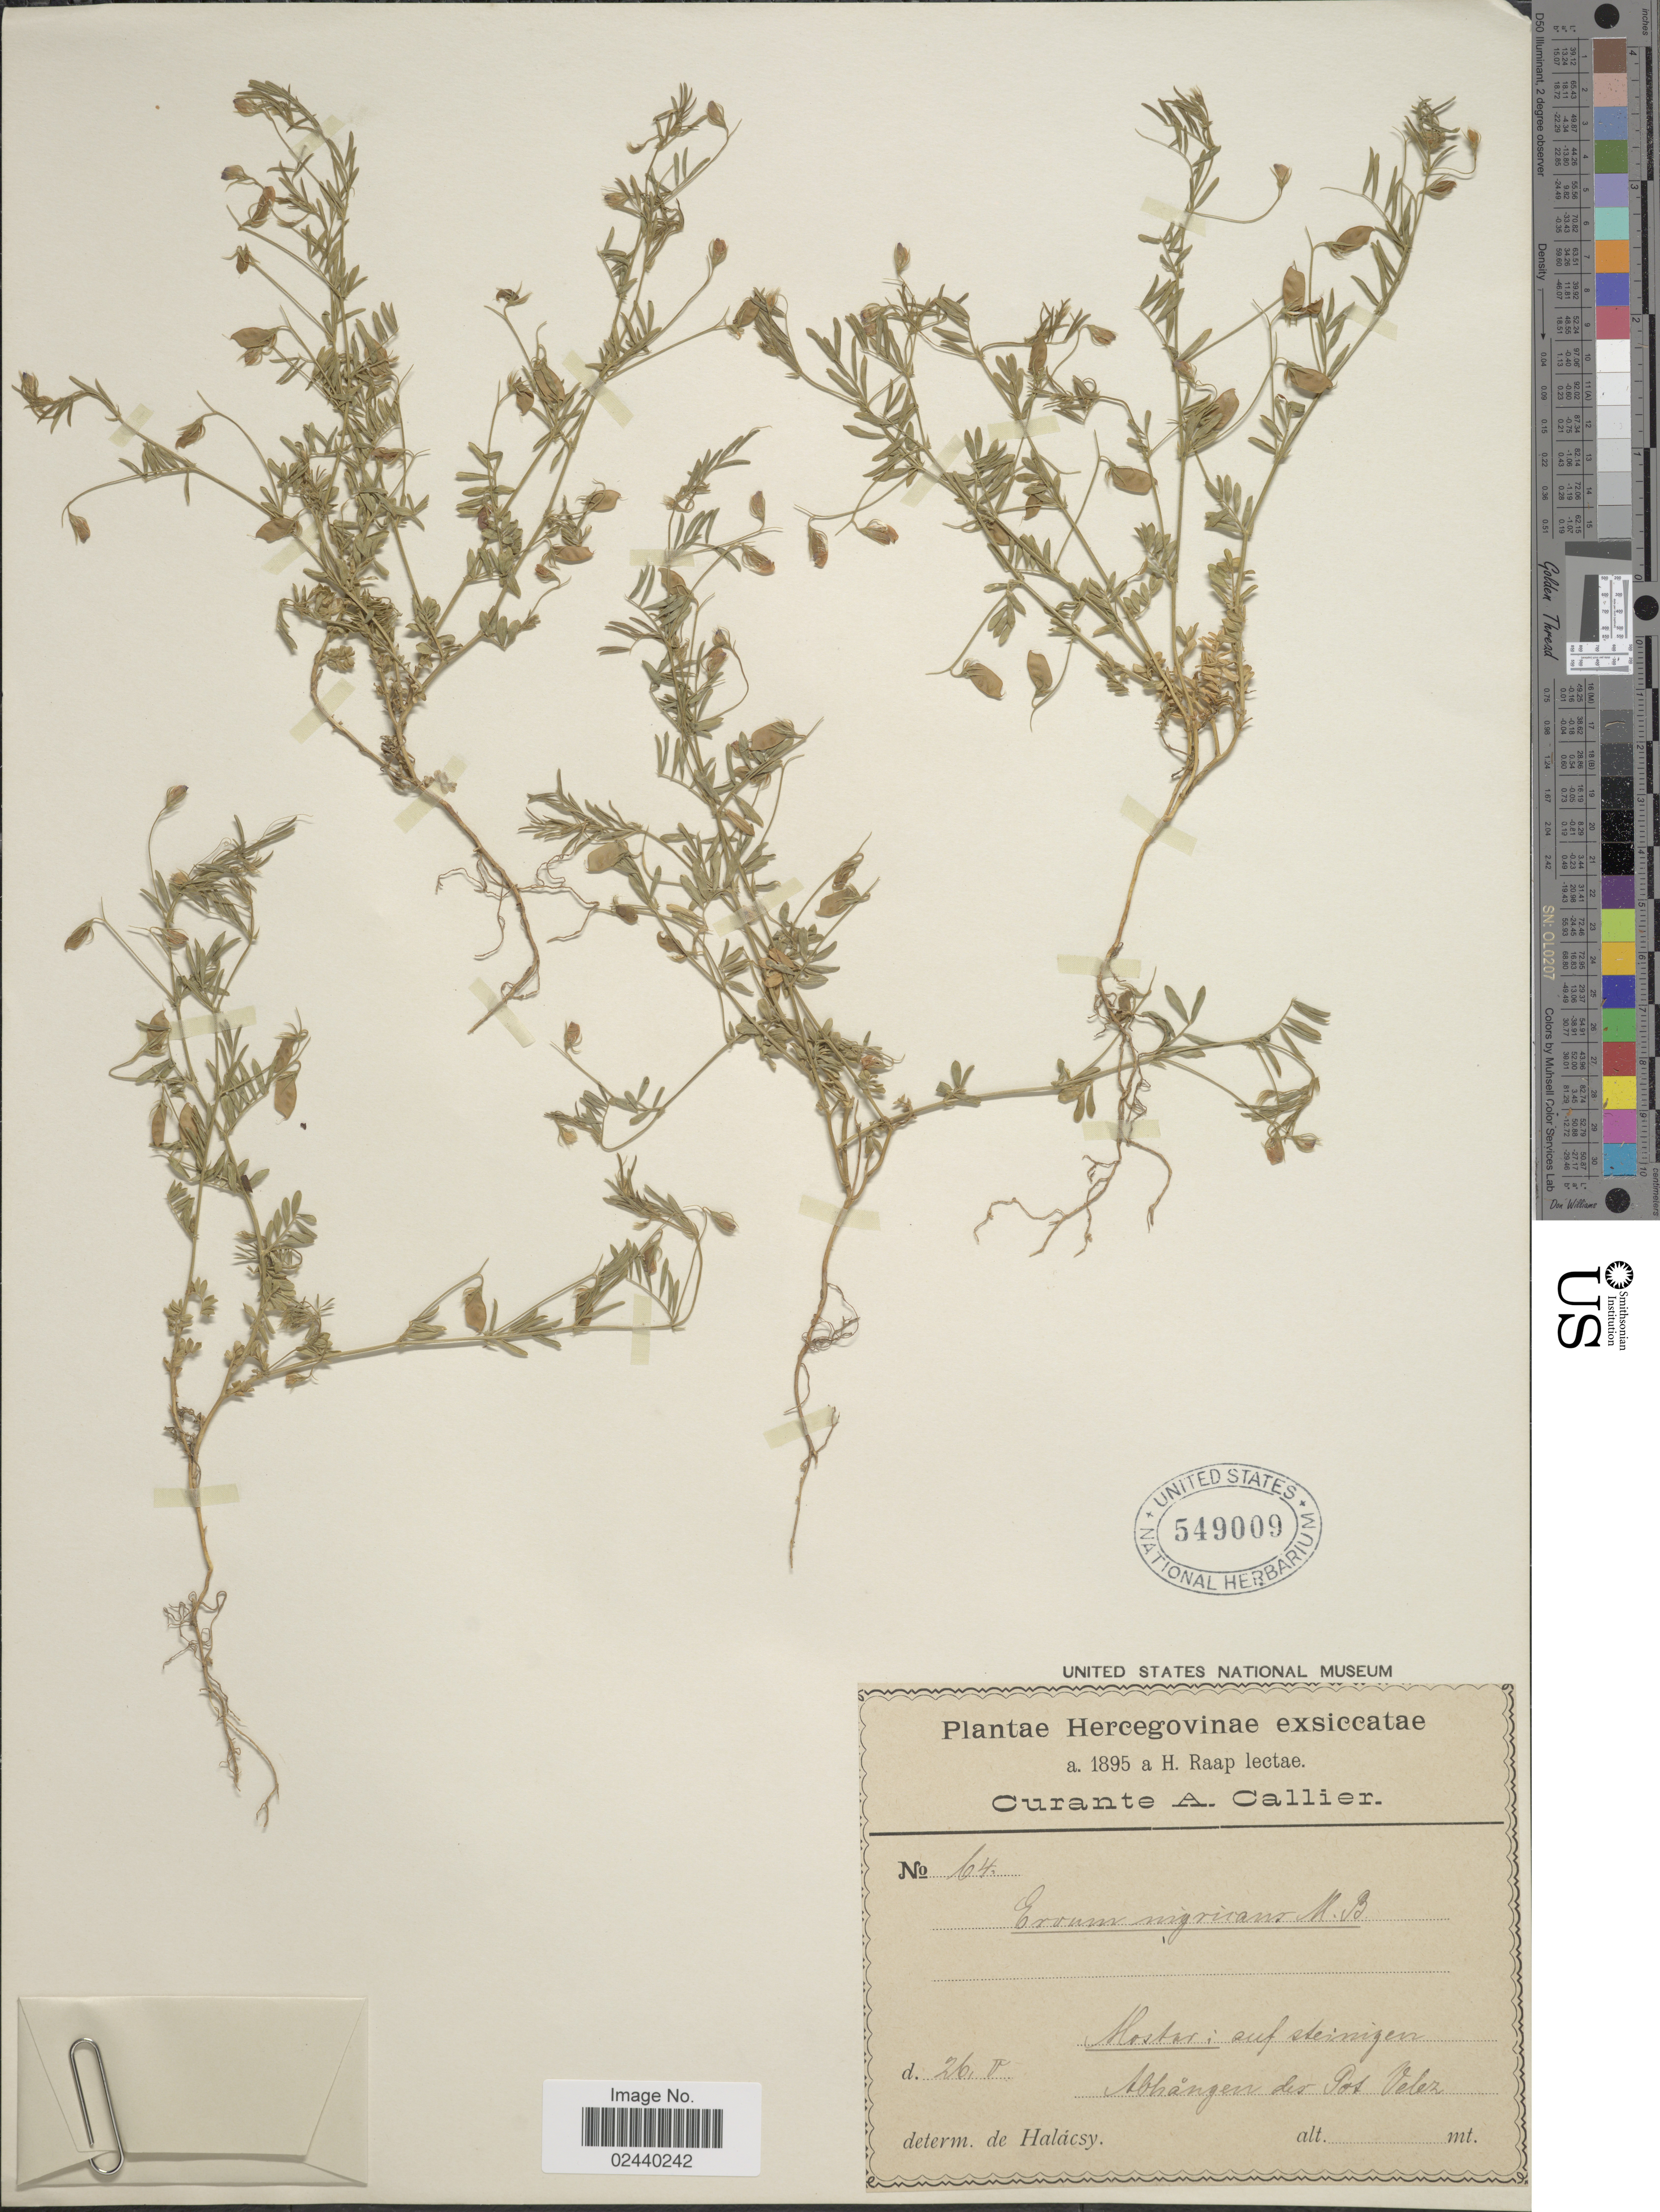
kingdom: Plantae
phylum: Tracheophyta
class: Magnoliopsida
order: Fabales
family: Fabaceae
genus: Vicia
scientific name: Vicia lentoides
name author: (Ten.) Coss. & Germ.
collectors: H. Raap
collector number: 64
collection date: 1895-05-26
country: Bosnia and Herzegovina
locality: Hercegovinae, Mostar: auf steinigen Abhangen der Pot Velez.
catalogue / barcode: US 549009